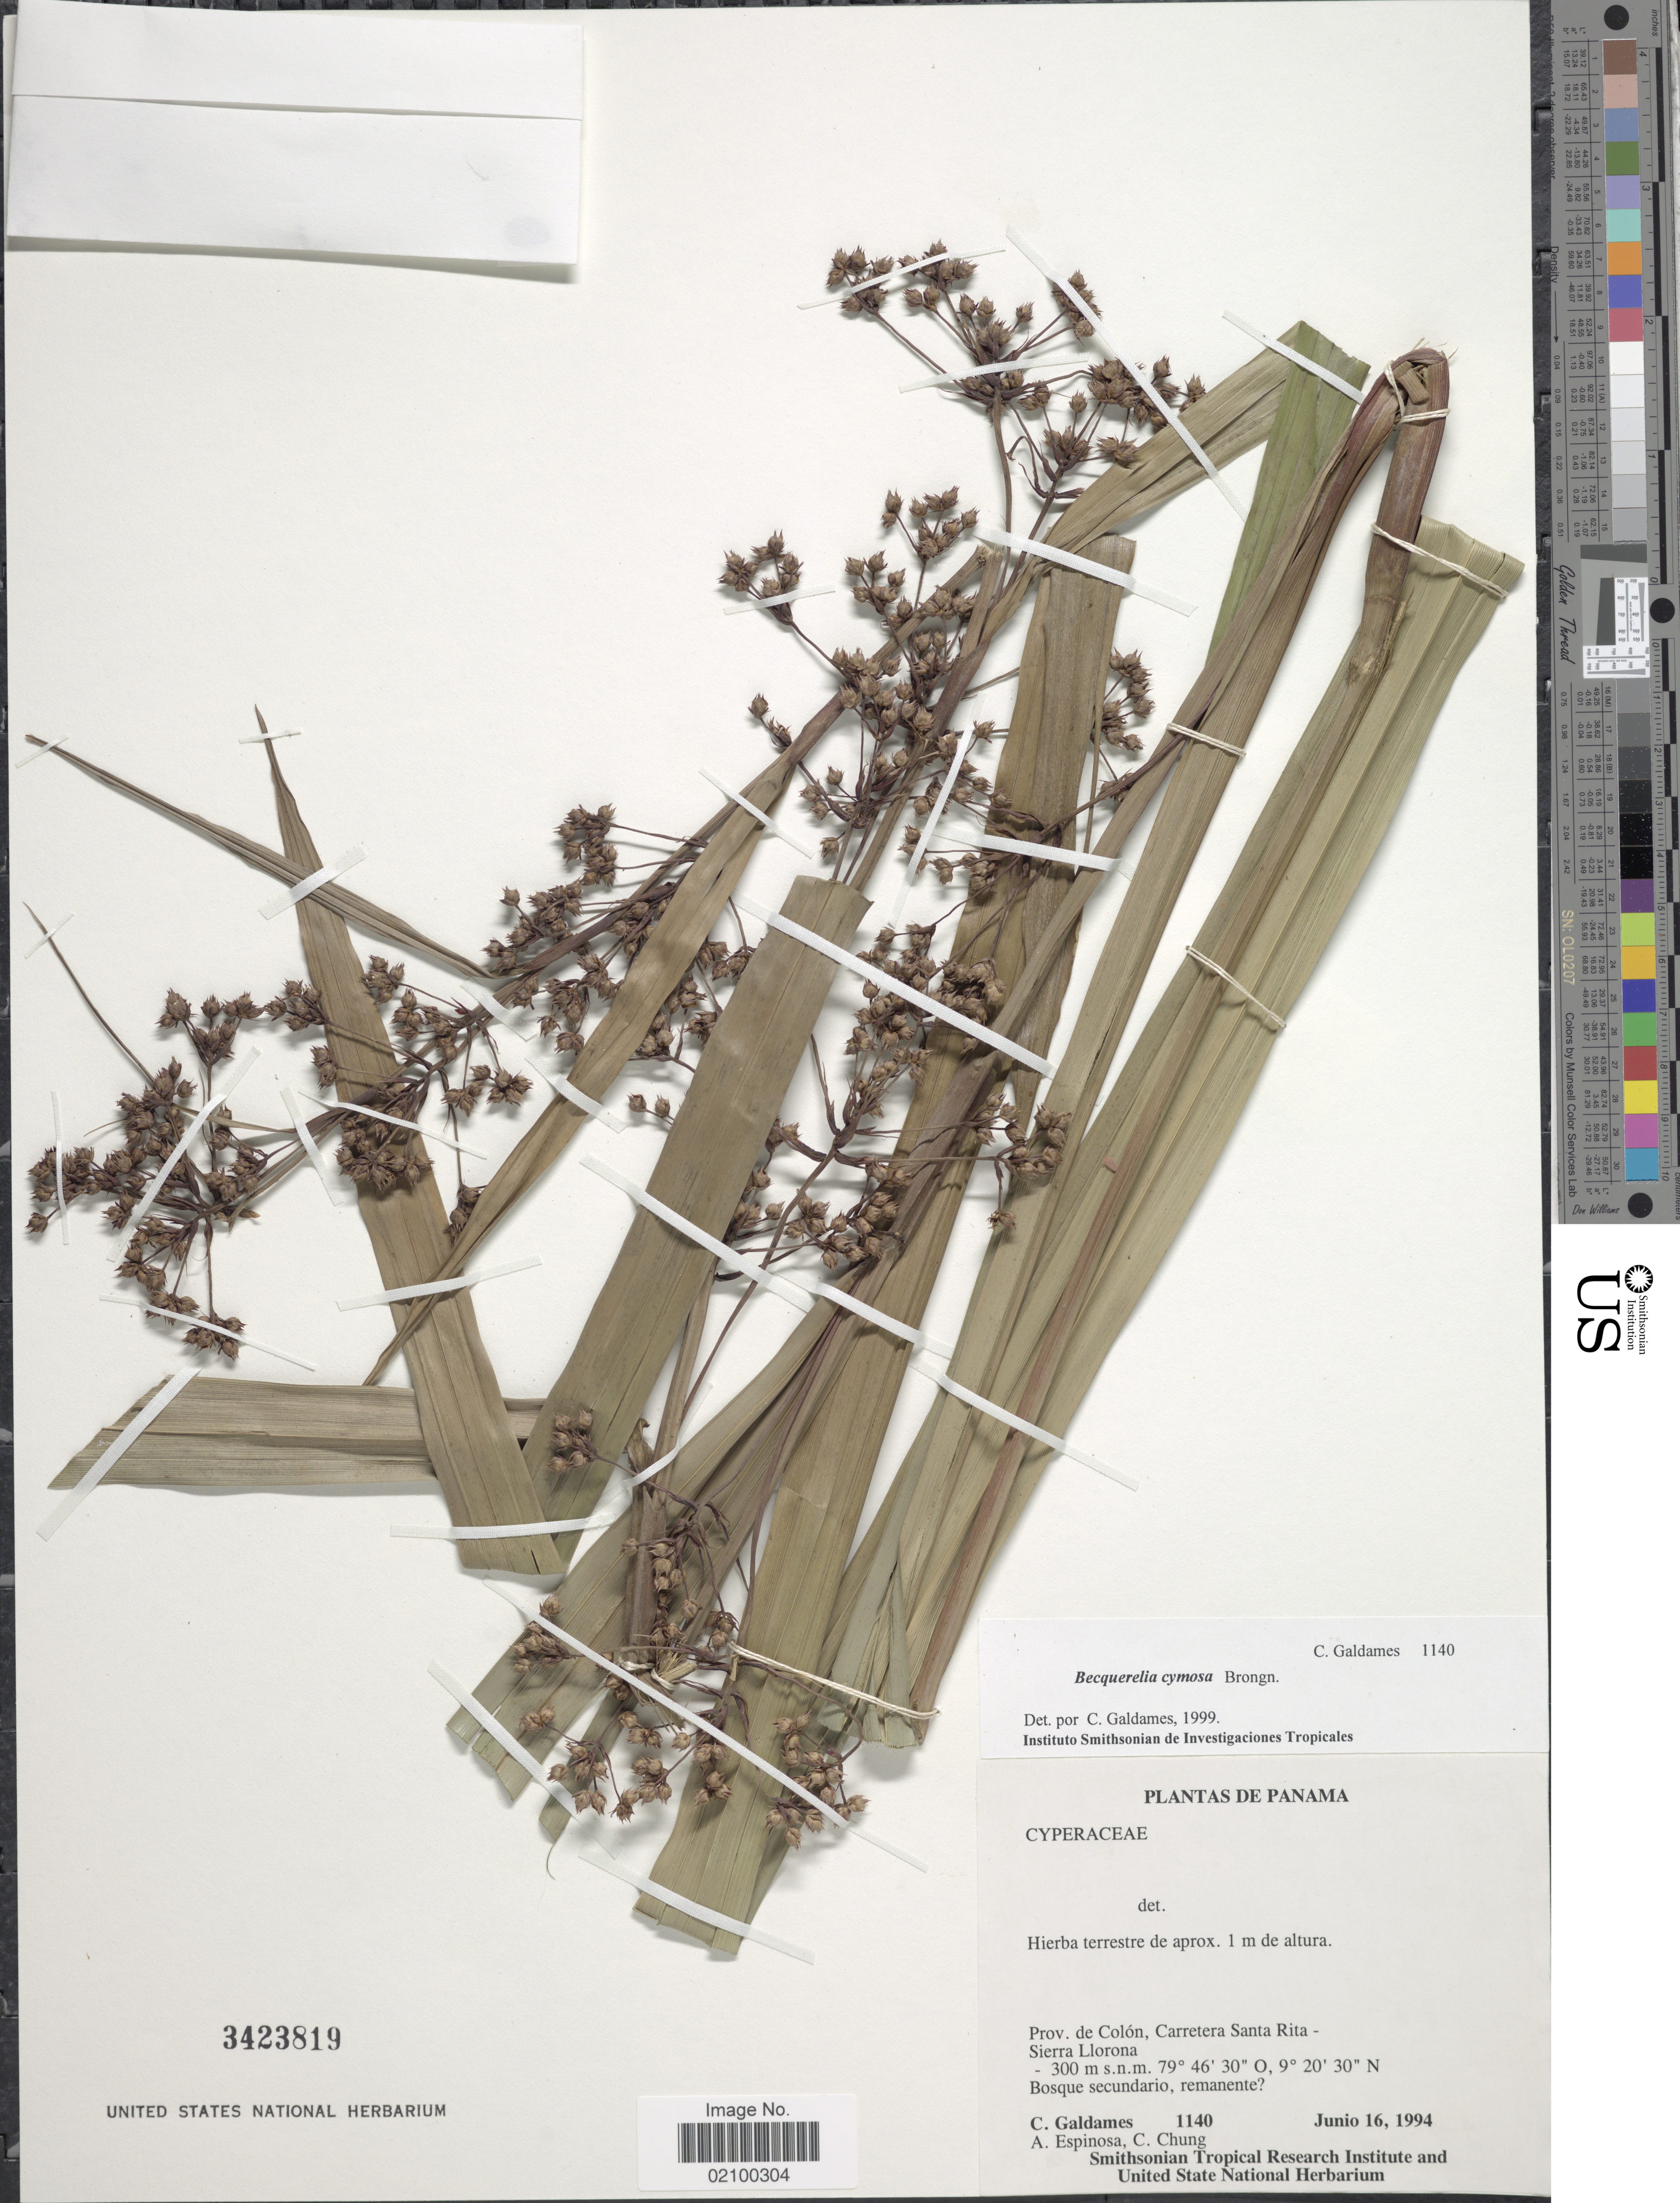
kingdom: Plantae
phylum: Tracheophyta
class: Liliopsida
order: Poales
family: Cyperaceae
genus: Becquerelia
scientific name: Becquerelia cymosa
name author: Brongn.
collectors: C. Galdames, A. Espinosa & C. Chung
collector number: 1140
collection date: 1994-06-16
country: Panama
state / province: Colón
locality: Carretera Santa Rita - Sierra Llorona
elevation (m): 300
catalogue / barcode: US 3423819